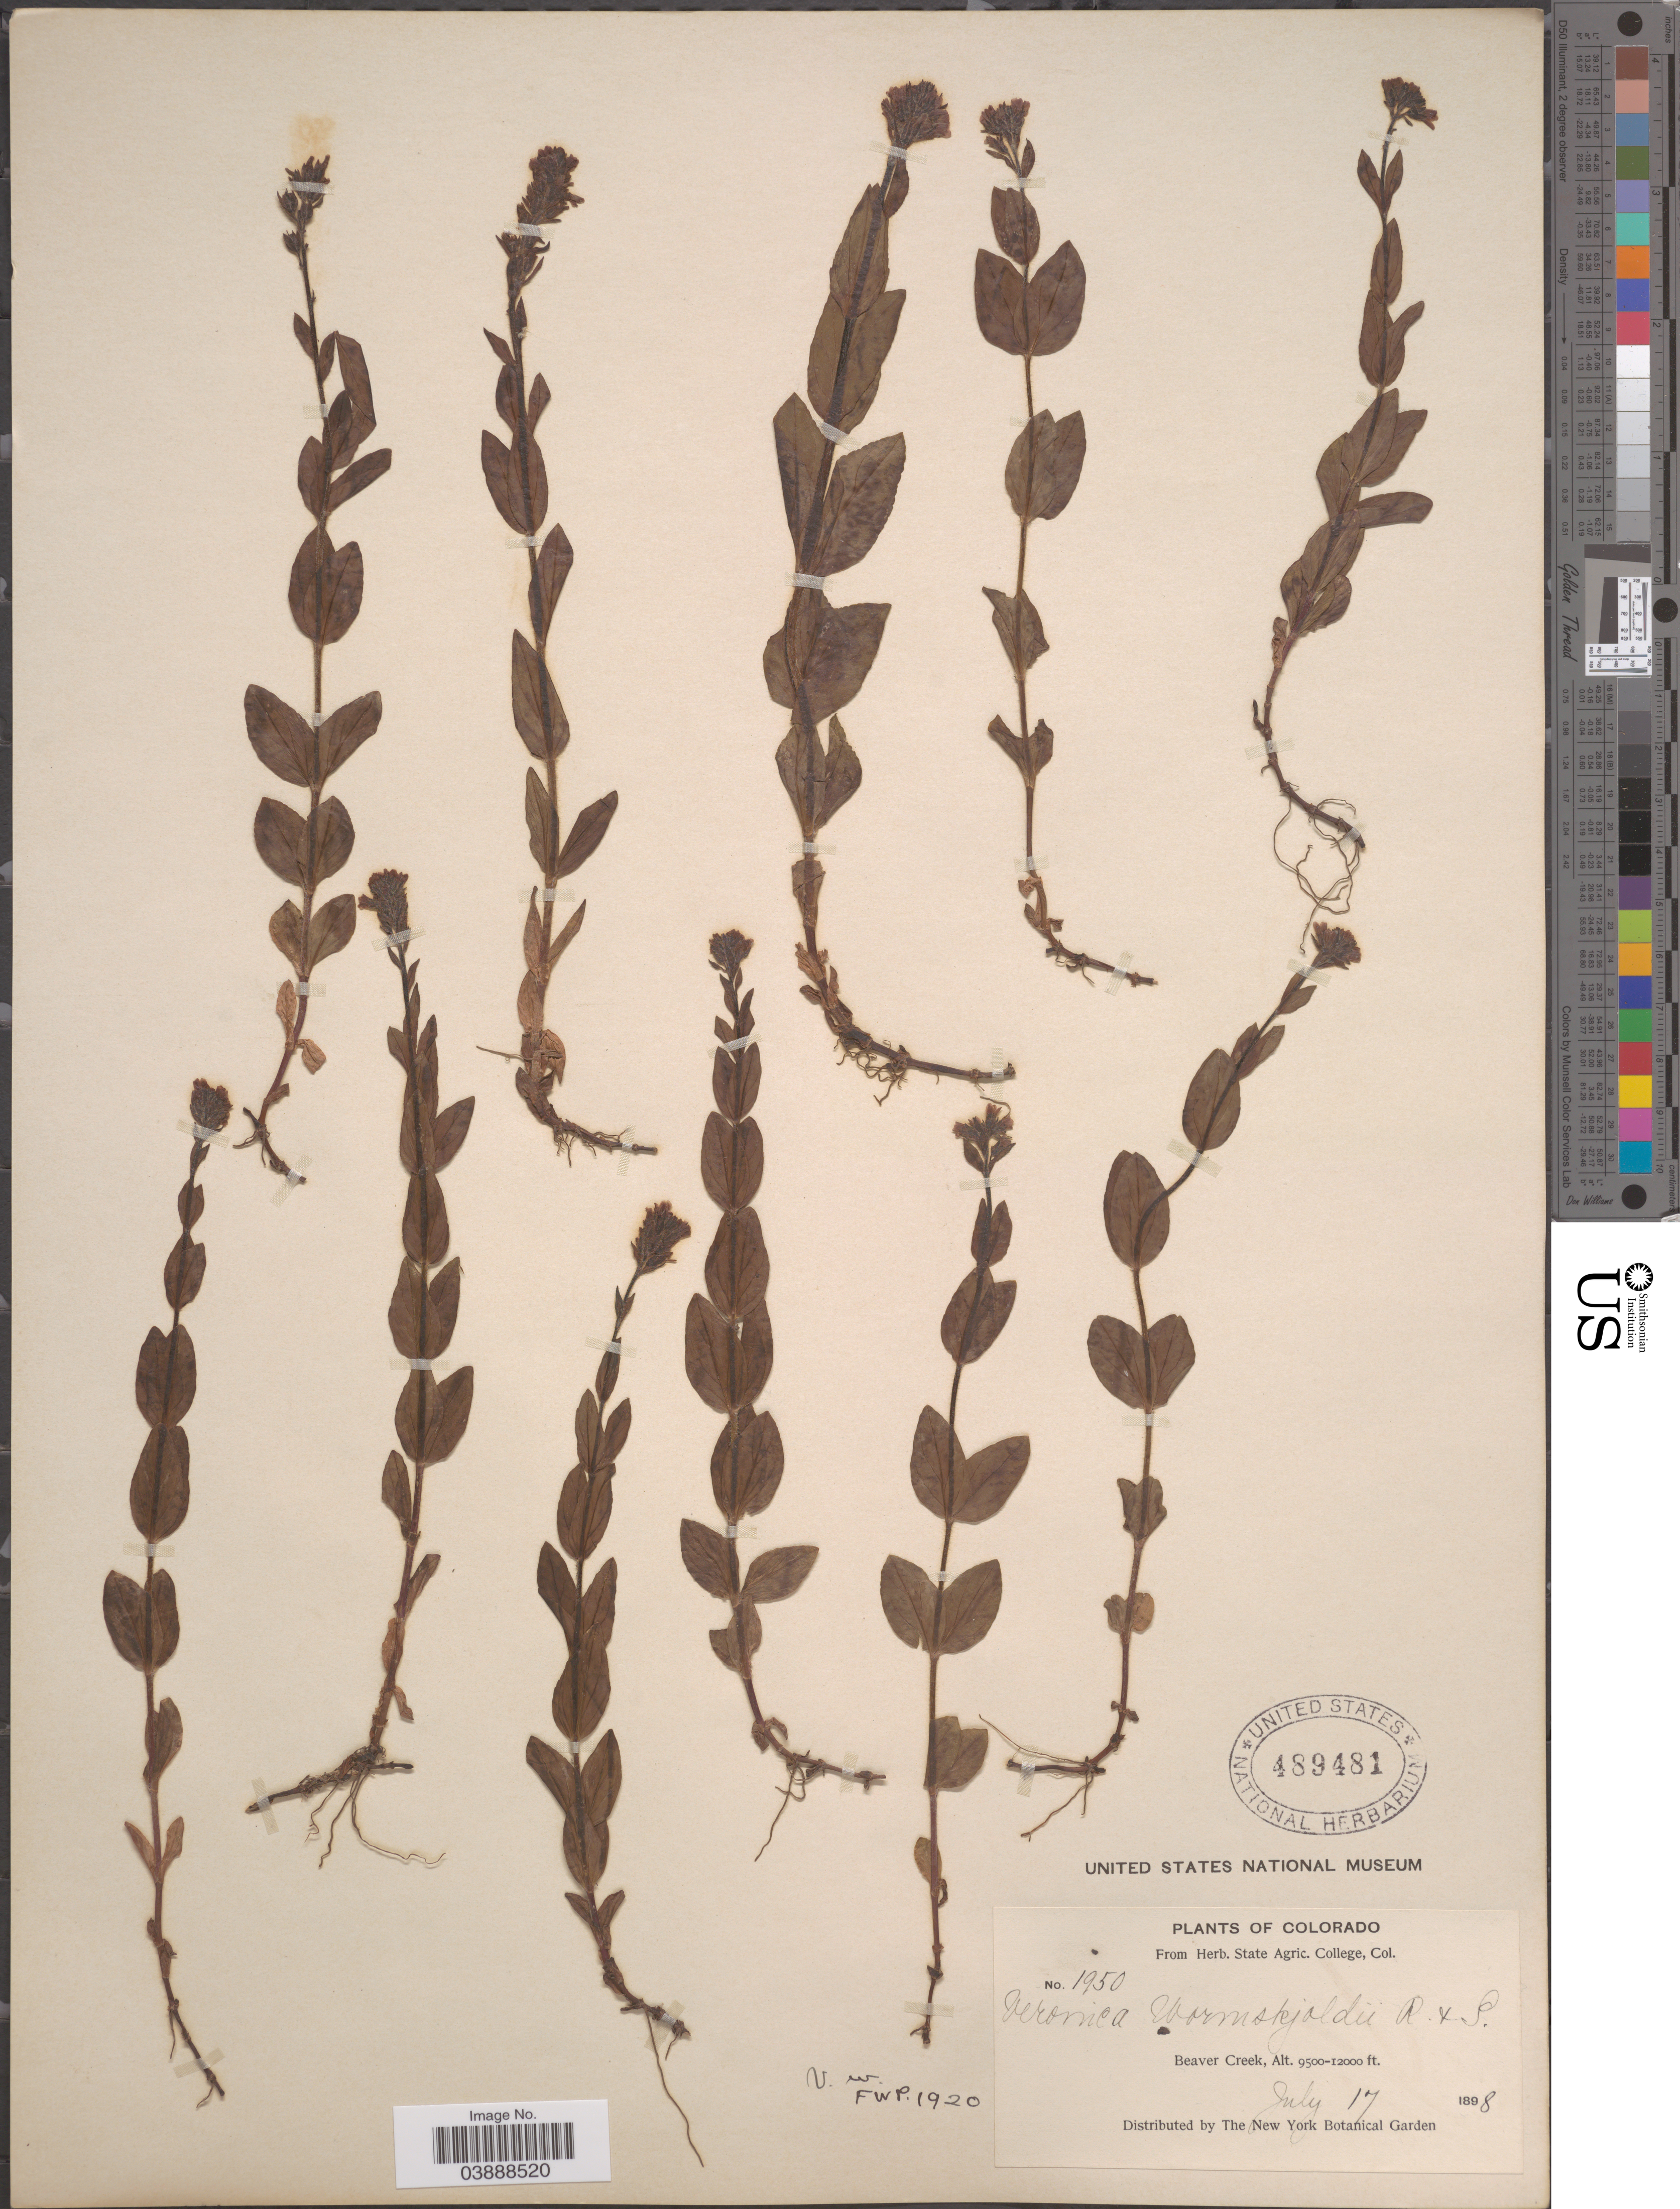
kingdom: Plantae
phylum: Tracheophyta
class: Magnoliopsida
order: Lamiales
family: Plantaginaceae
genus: Veronica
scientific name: Veronica wormskjoldii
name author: Roem. & Schult.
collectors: ex herb. State Agric. College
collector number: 1950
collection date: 1898-07-17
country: United States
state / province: Colorado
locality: Beaver Creek.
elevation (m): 2896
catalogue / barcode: US 489481